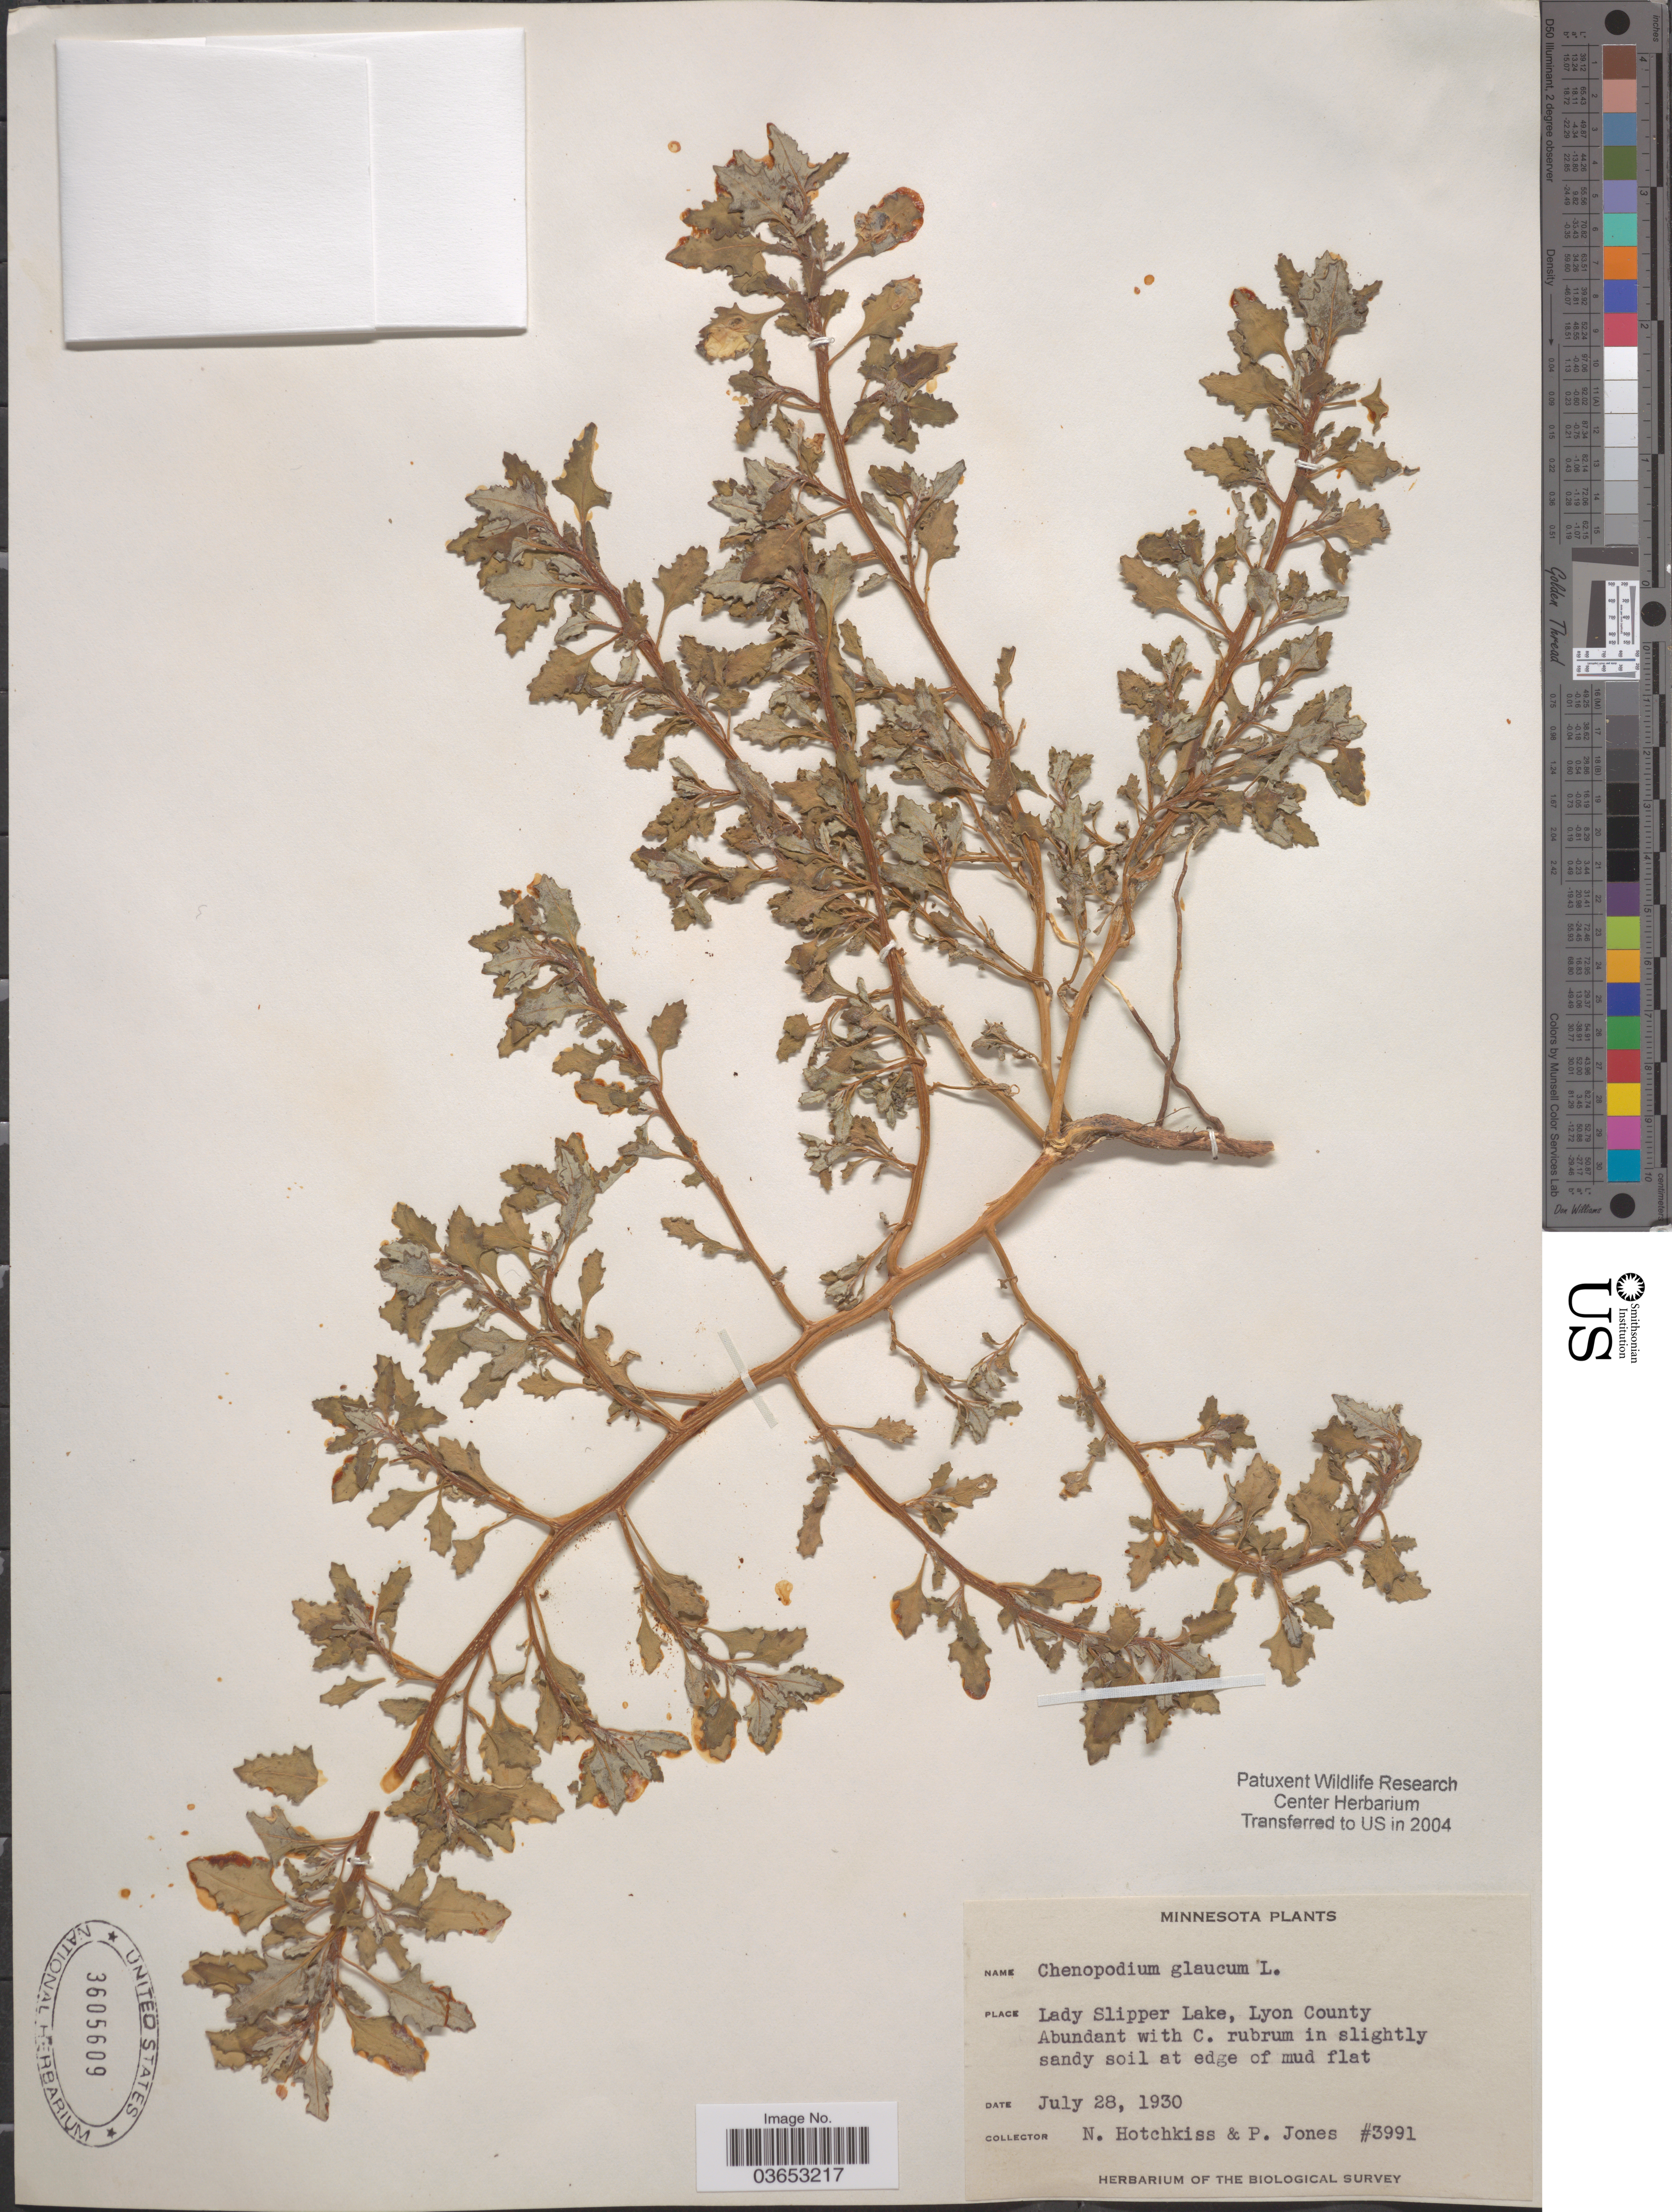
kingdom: Plantae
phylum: Tracheophyta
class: Magnoliopsida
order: Caryophyllales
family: Amaranthaceae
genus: Chenopodium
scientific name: Chenopodium glaucum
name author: L.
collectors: N. Hotchkiss & P. Jones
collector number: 3991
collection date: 1930-07-28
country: United States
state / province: Minnesota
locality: Lady Slipper Lake, Lyon County.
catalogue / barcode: US 3605609